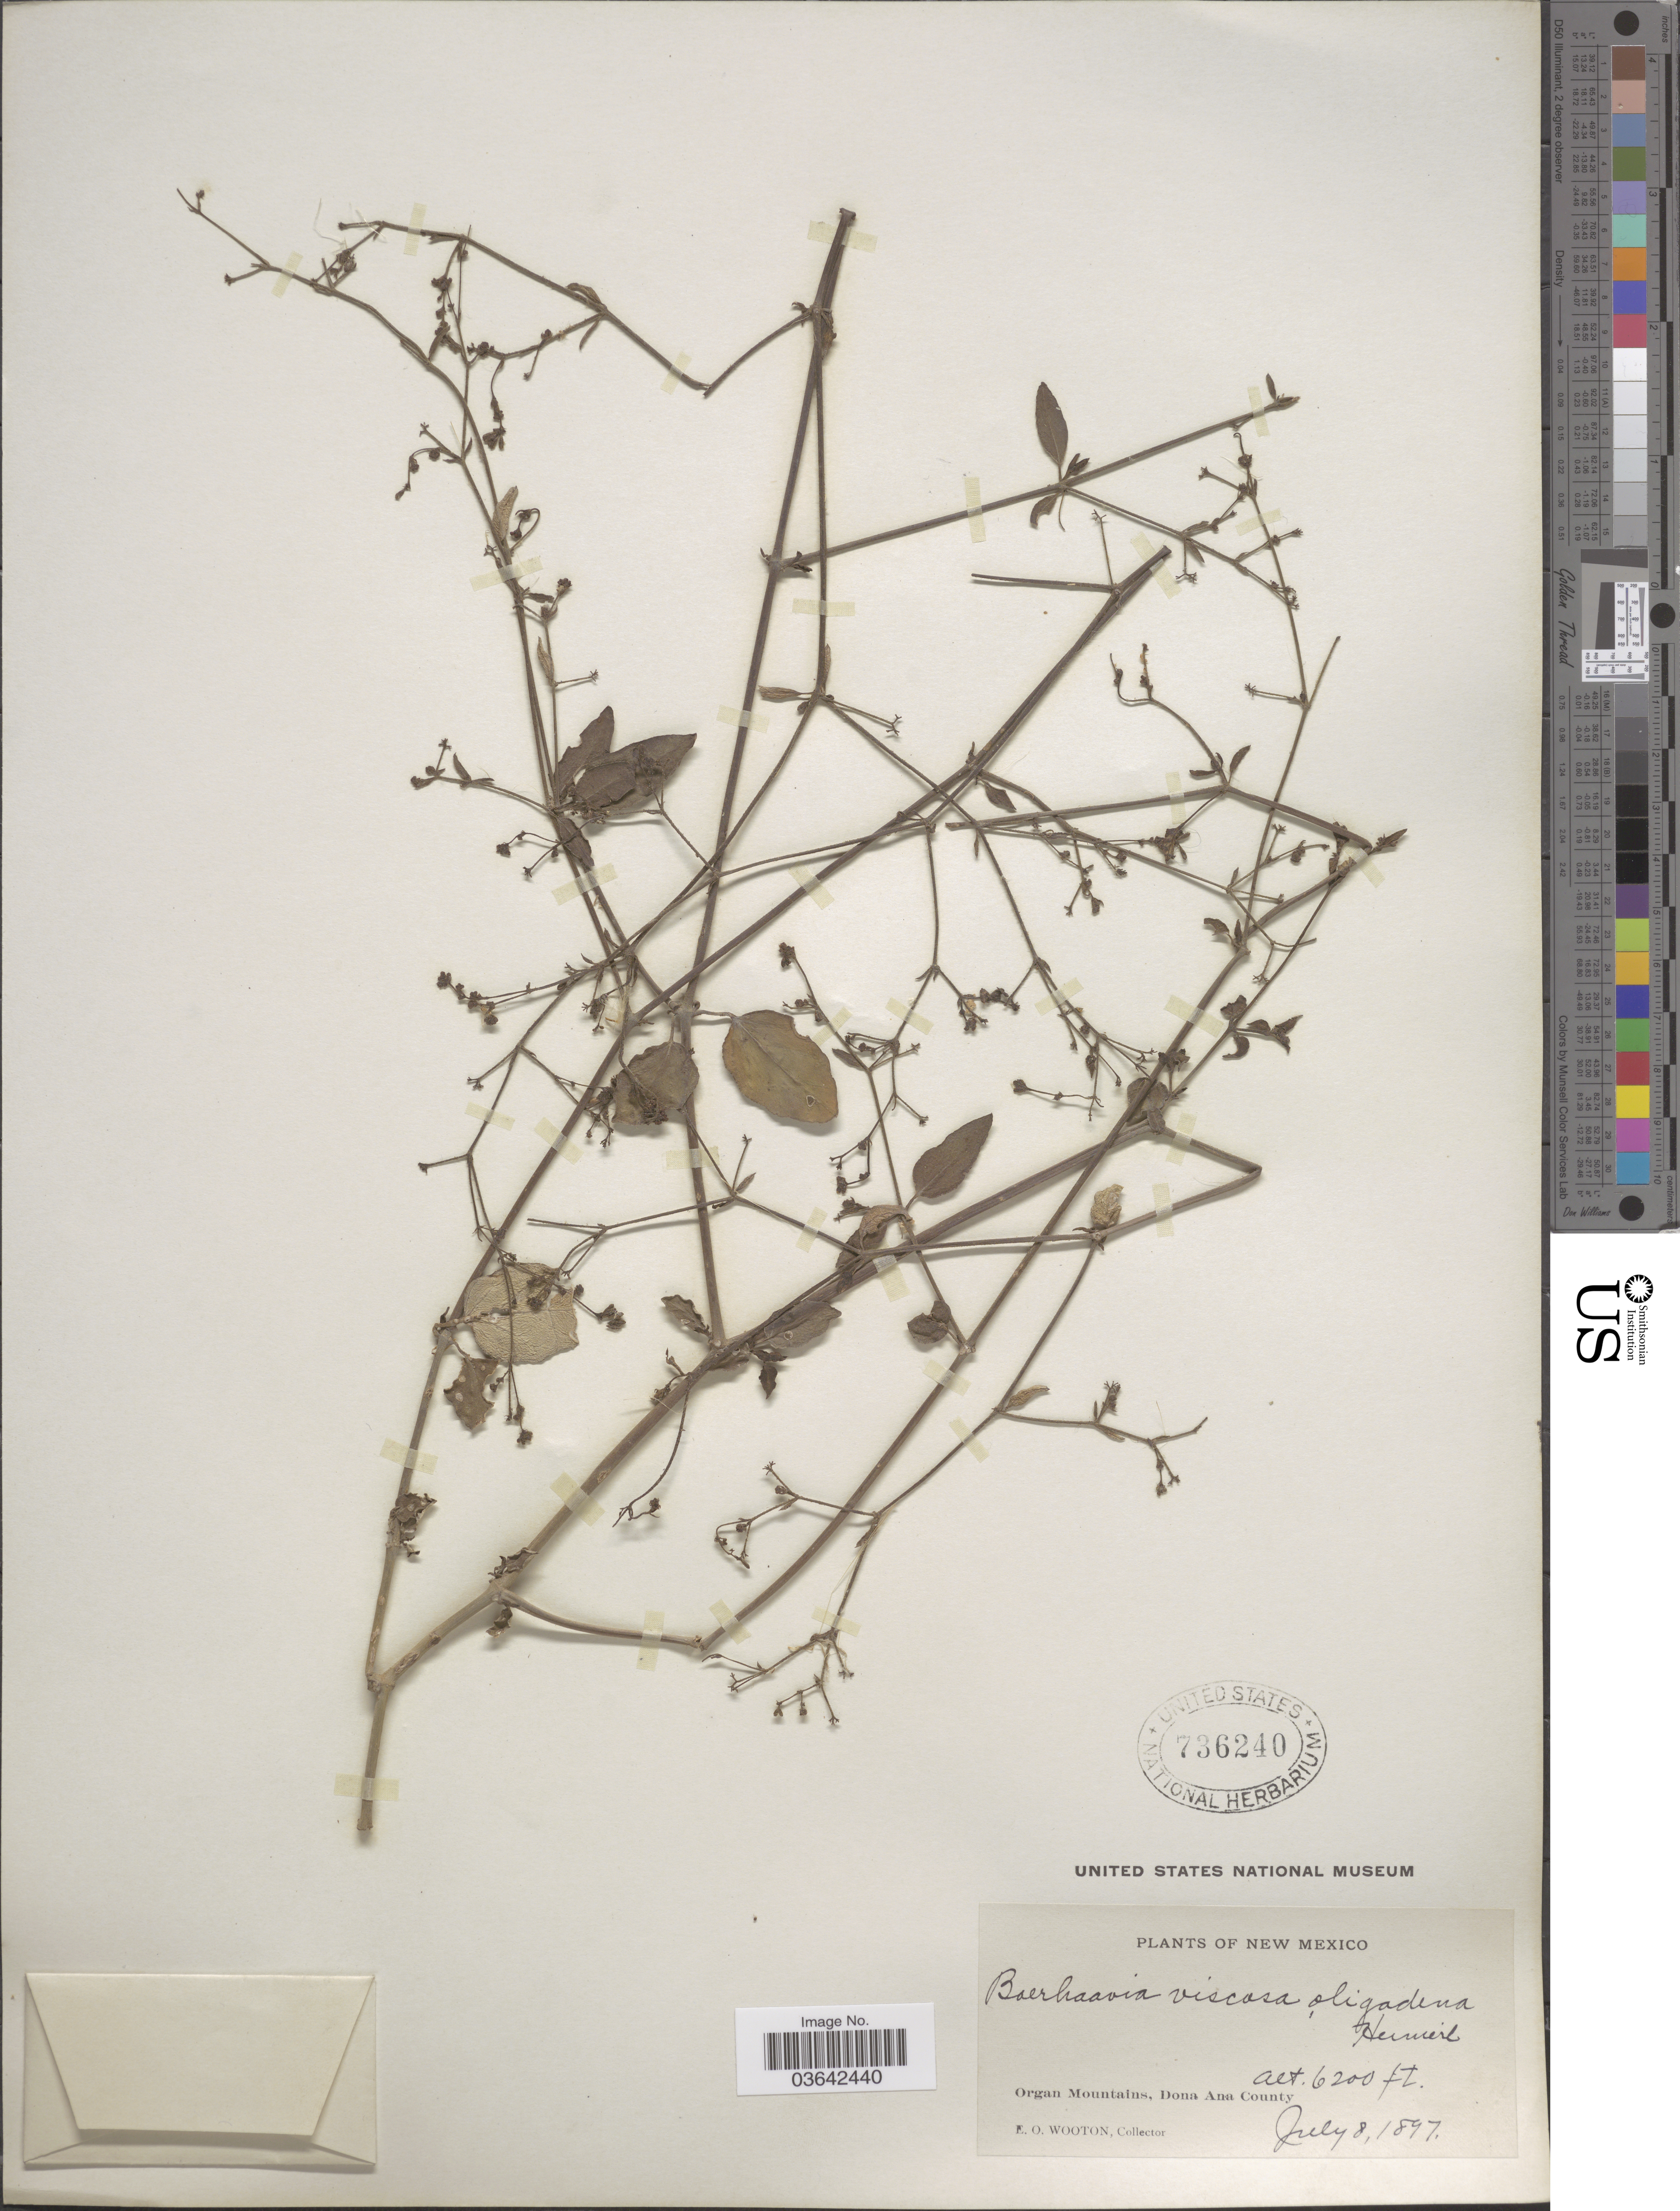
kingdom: Plantae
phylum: Tracheophyta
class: Magnoliopsida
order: Caryophyllales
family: Nyctaginaceae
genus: Boerhavia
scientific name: Boerhavia coccinea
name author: Mill.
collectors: E. O. Wooton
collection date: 1897-07-08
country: United States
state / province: New Mexico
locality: Organ Mountains, Dona Ana County.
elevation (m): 1890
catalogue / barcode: US 736240